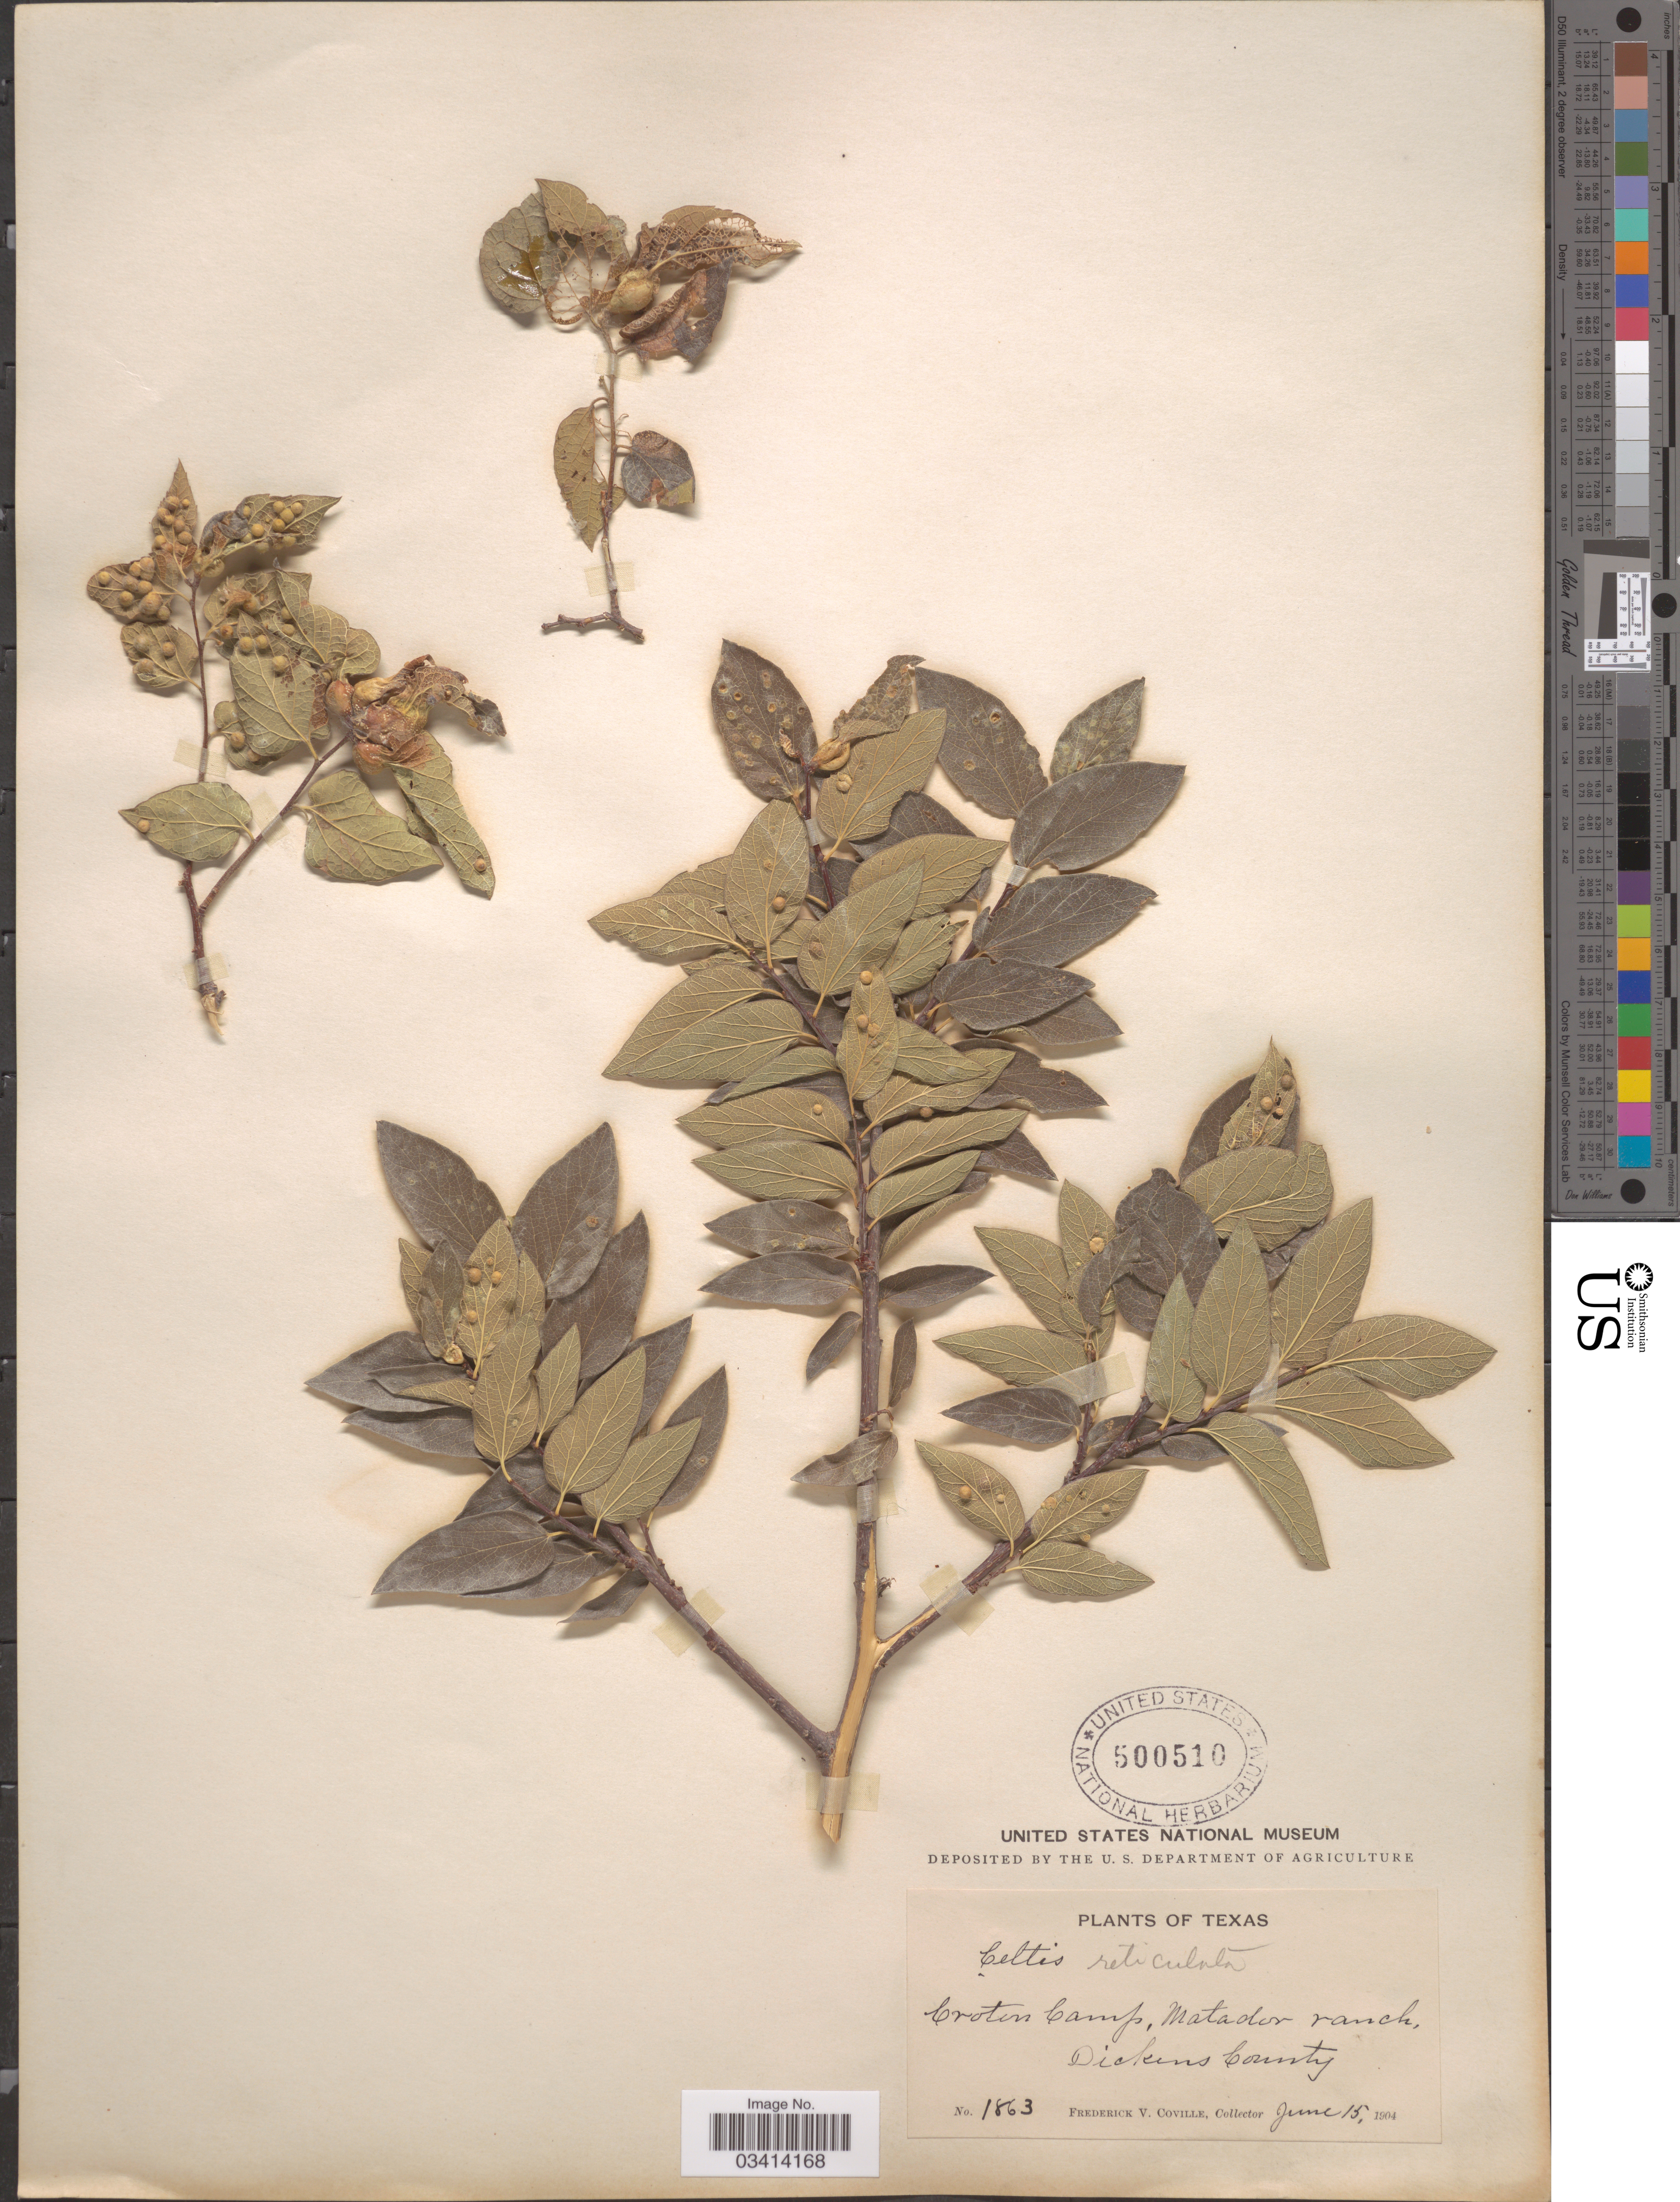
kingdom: Plantae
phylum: Tracheophyta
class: Magnoliopsida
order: Rosales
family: Cannabaceae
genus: Celtis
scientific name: Celtis reticulata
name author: Torr.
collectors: F. V. Coville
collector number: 1863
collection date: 1904-06-15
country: United States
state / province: Texas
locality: Croton Camp, Matador ranch, Dickens County.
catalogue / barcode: US 500510